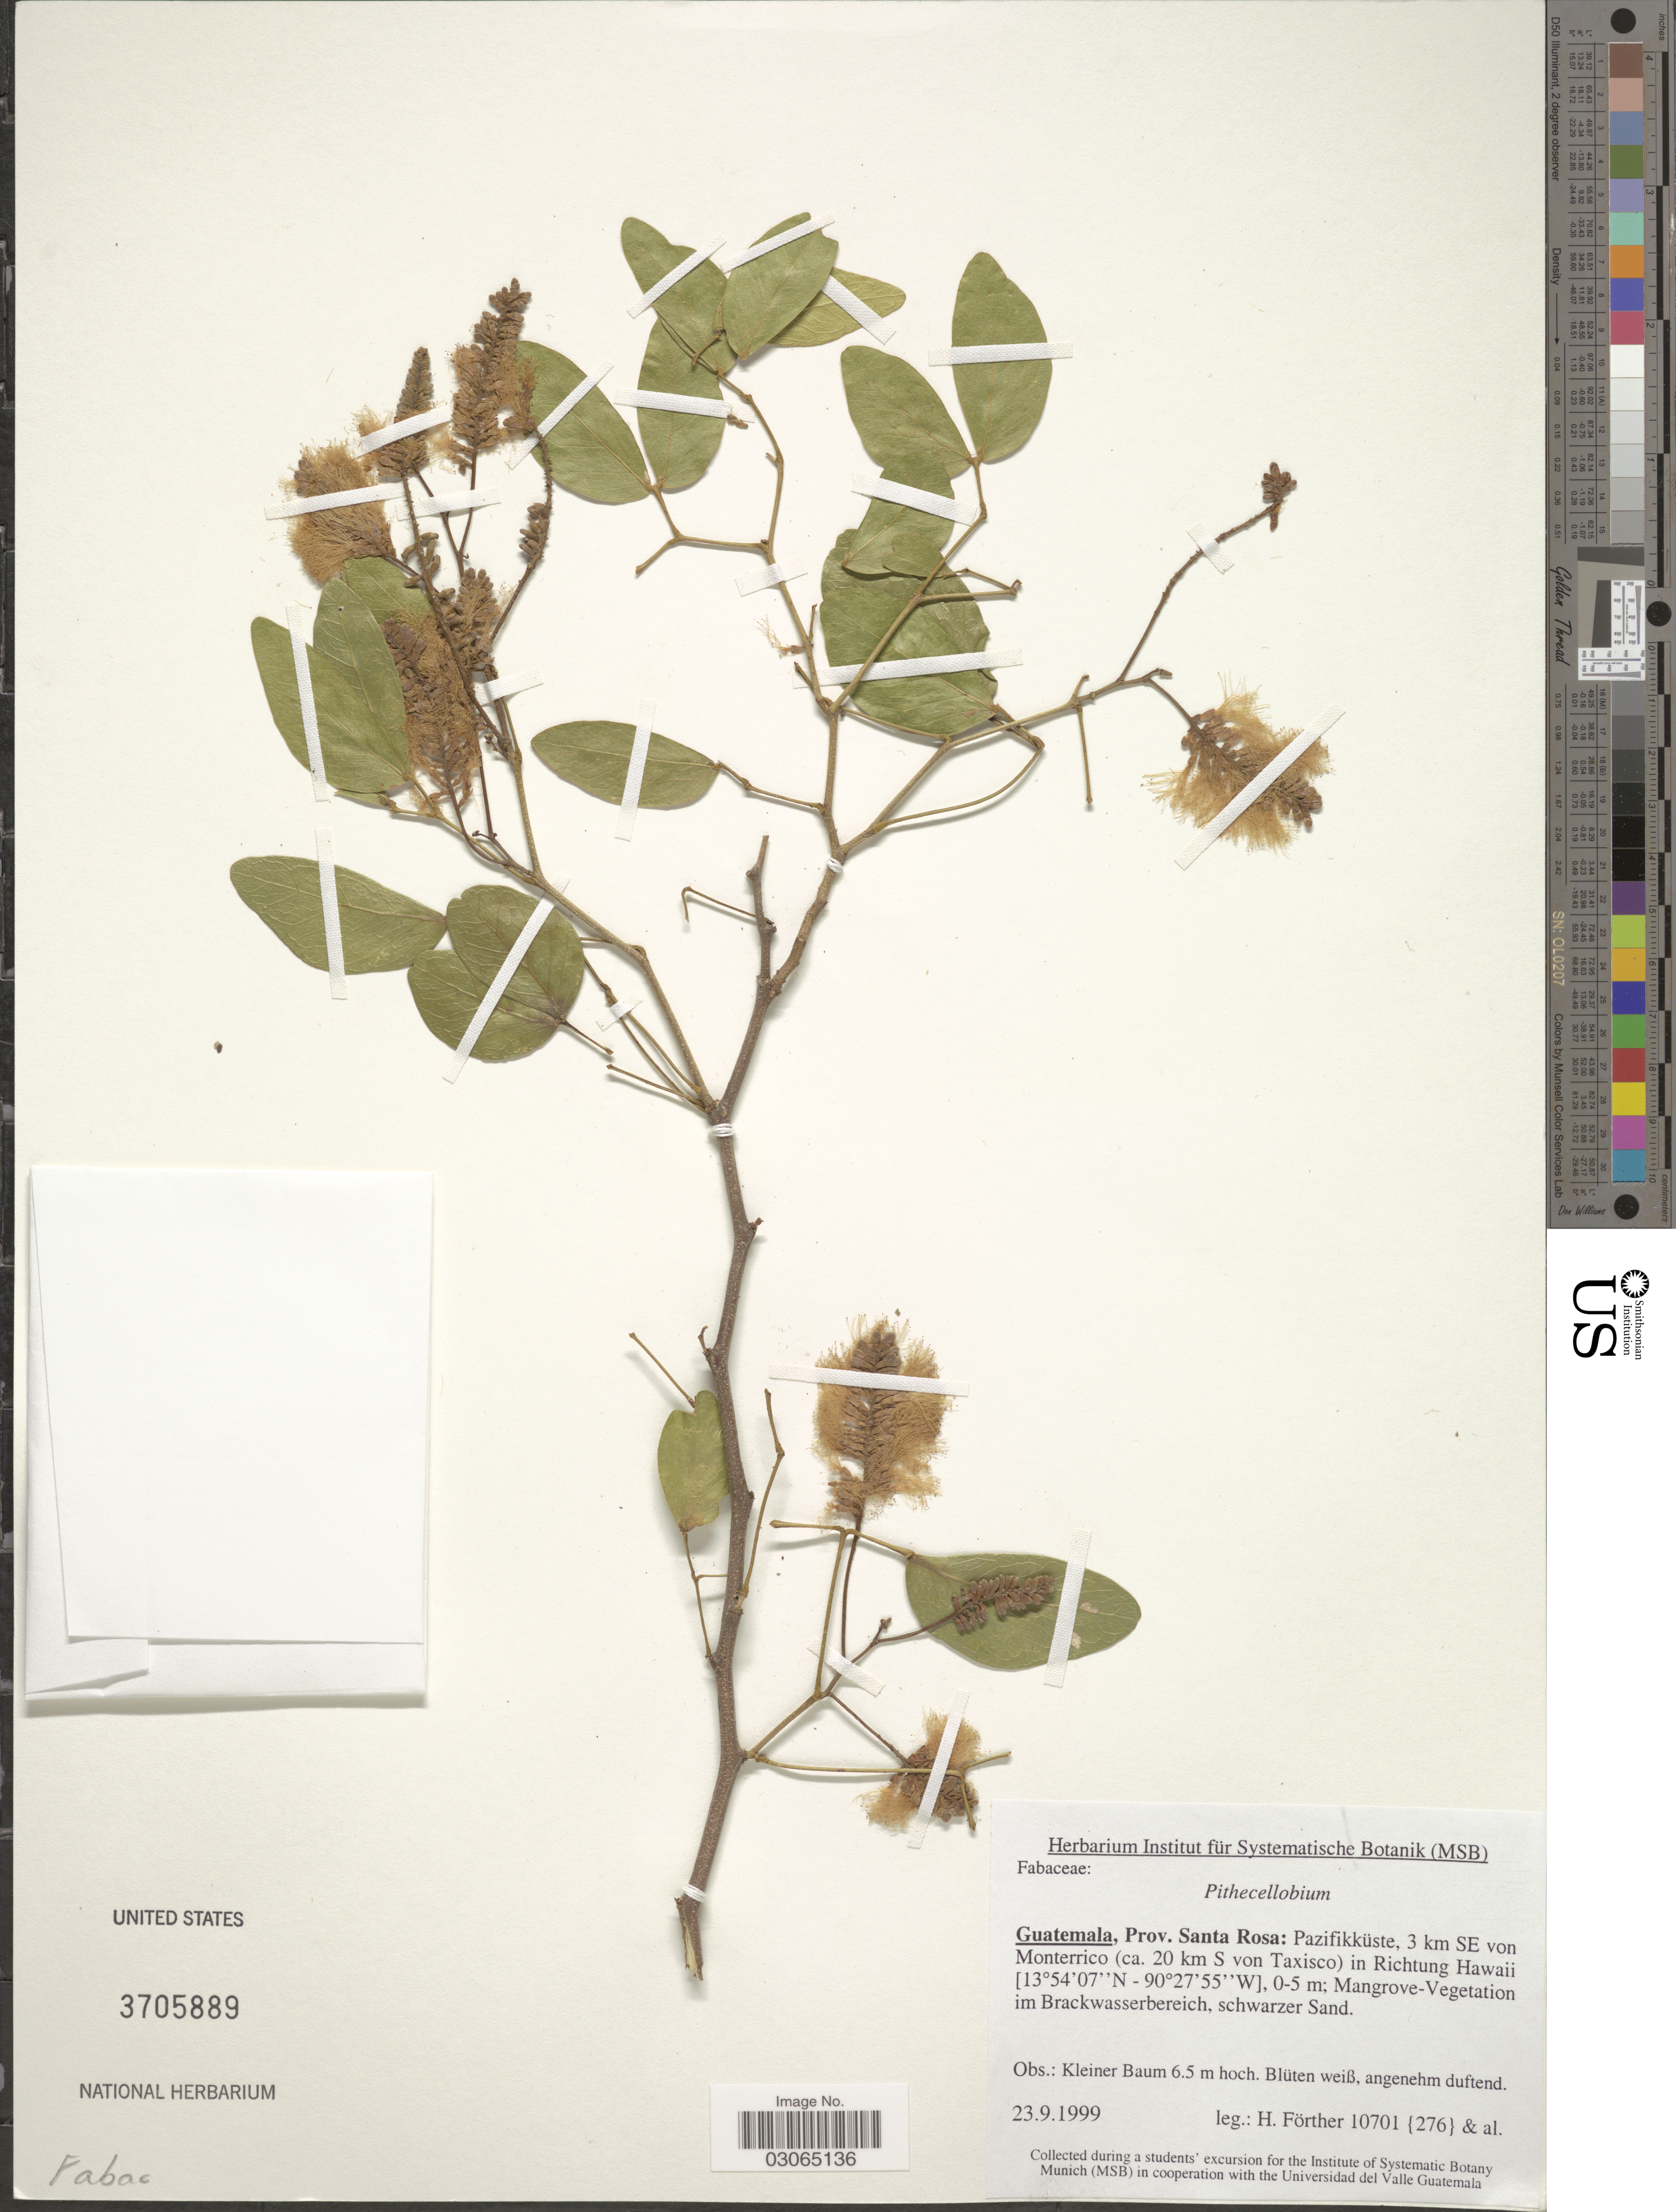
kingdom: Plantae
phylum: Tracheophyta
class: Magnoliopsida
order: Fabales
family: Fabaceae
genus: Pithecellobium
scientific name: Pithecellobium sp.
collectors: H. Förther & et al.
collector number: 10701 {276}?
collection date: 1999-09-23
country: Guatemala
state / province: Santa Rosa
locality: Pazifikküste, 3 km SE von Monterrico (ca. 20 km. S von Taxisco) in Richtung Hawaii.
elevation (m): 0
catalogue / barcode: US 3705889